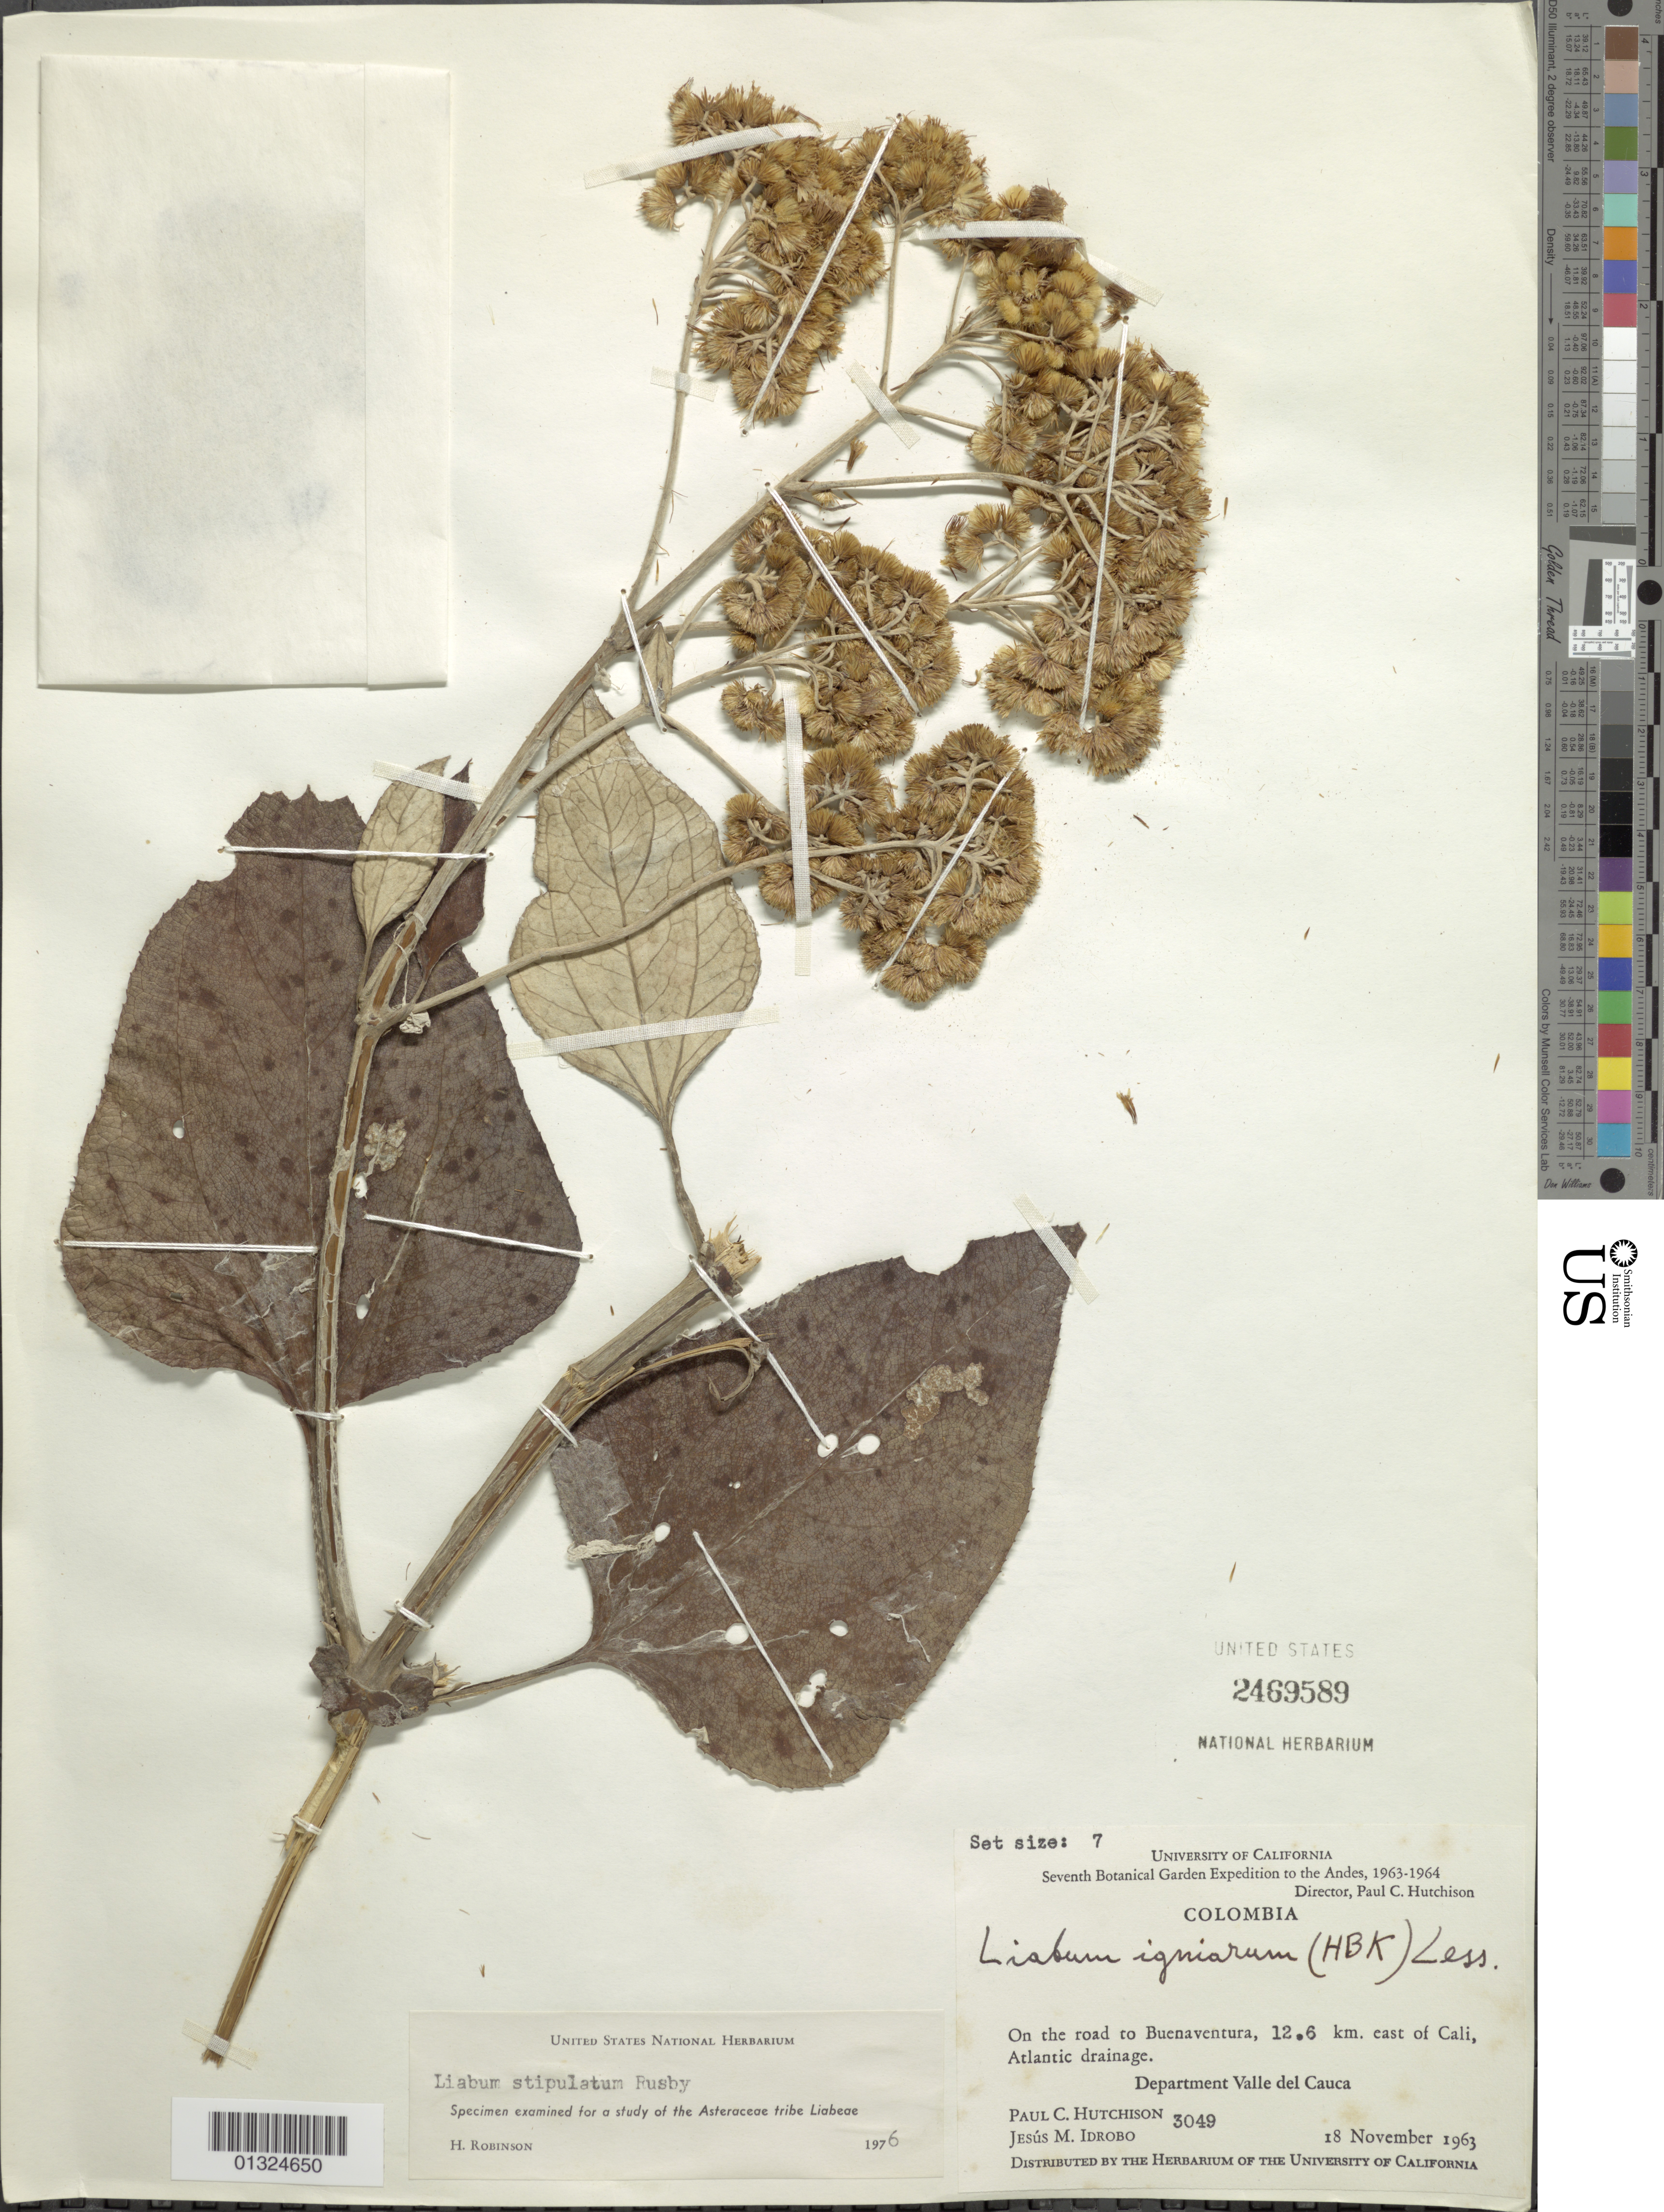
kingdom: Plantae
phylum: Tracheophyta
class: Magnoliopsida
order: Asterales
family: Asteraceae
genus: Liabum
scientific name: Liabum stipulatum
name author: Rusby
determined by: Robinson, Harold E., (US)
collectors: P. C. Hutchison & J. M. Idrobo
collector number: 3049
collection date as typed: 18 November 1963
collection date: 1963-11-18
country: Colombia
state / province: Cauca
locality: Buenaventura, on the road to, 12.6 km E of Cali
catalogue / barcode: US 2469589